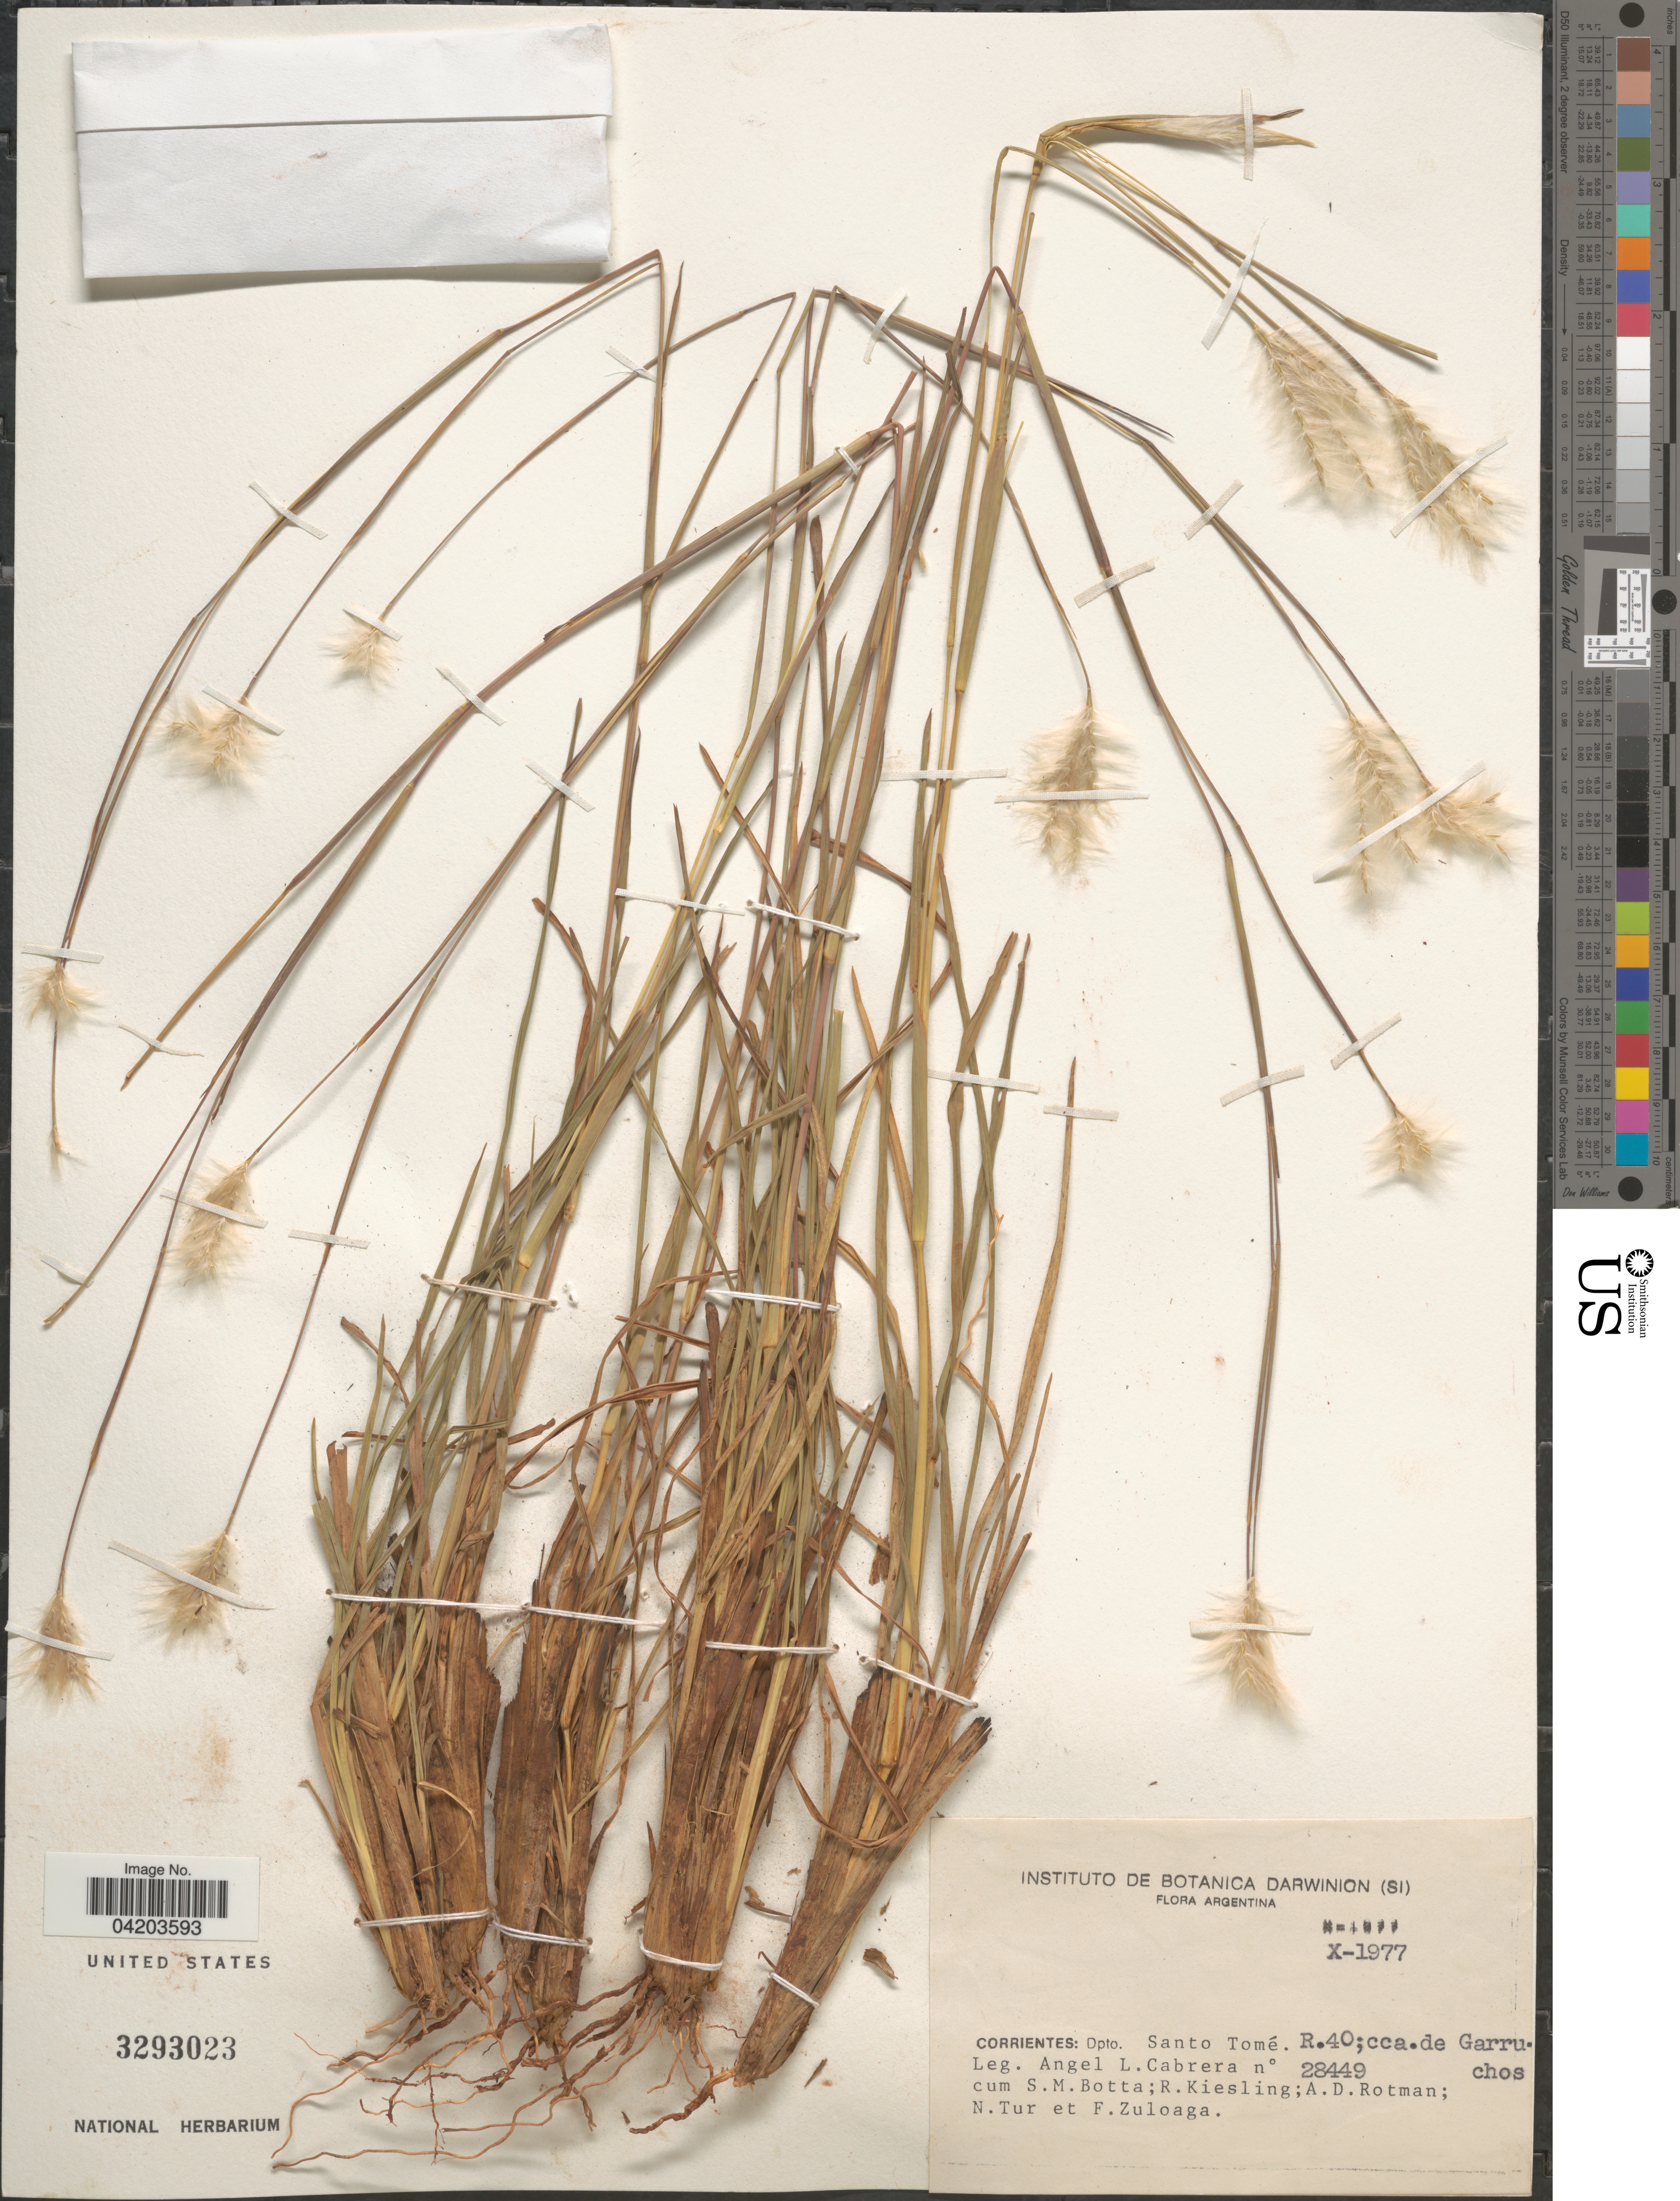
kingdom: Plantae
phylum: Tracheophyta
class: Liliopsida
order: Poales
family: Poaceae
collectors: A. L. Cabrera, S. Botta, R. Kiesling, A. D. Rotman & et al.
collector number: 28449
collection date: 1977-10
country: Argentina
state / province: Corrientes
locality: Dpto. Santo Tomé. R.40; cca. de Garruchos.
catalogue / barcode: US 3293023